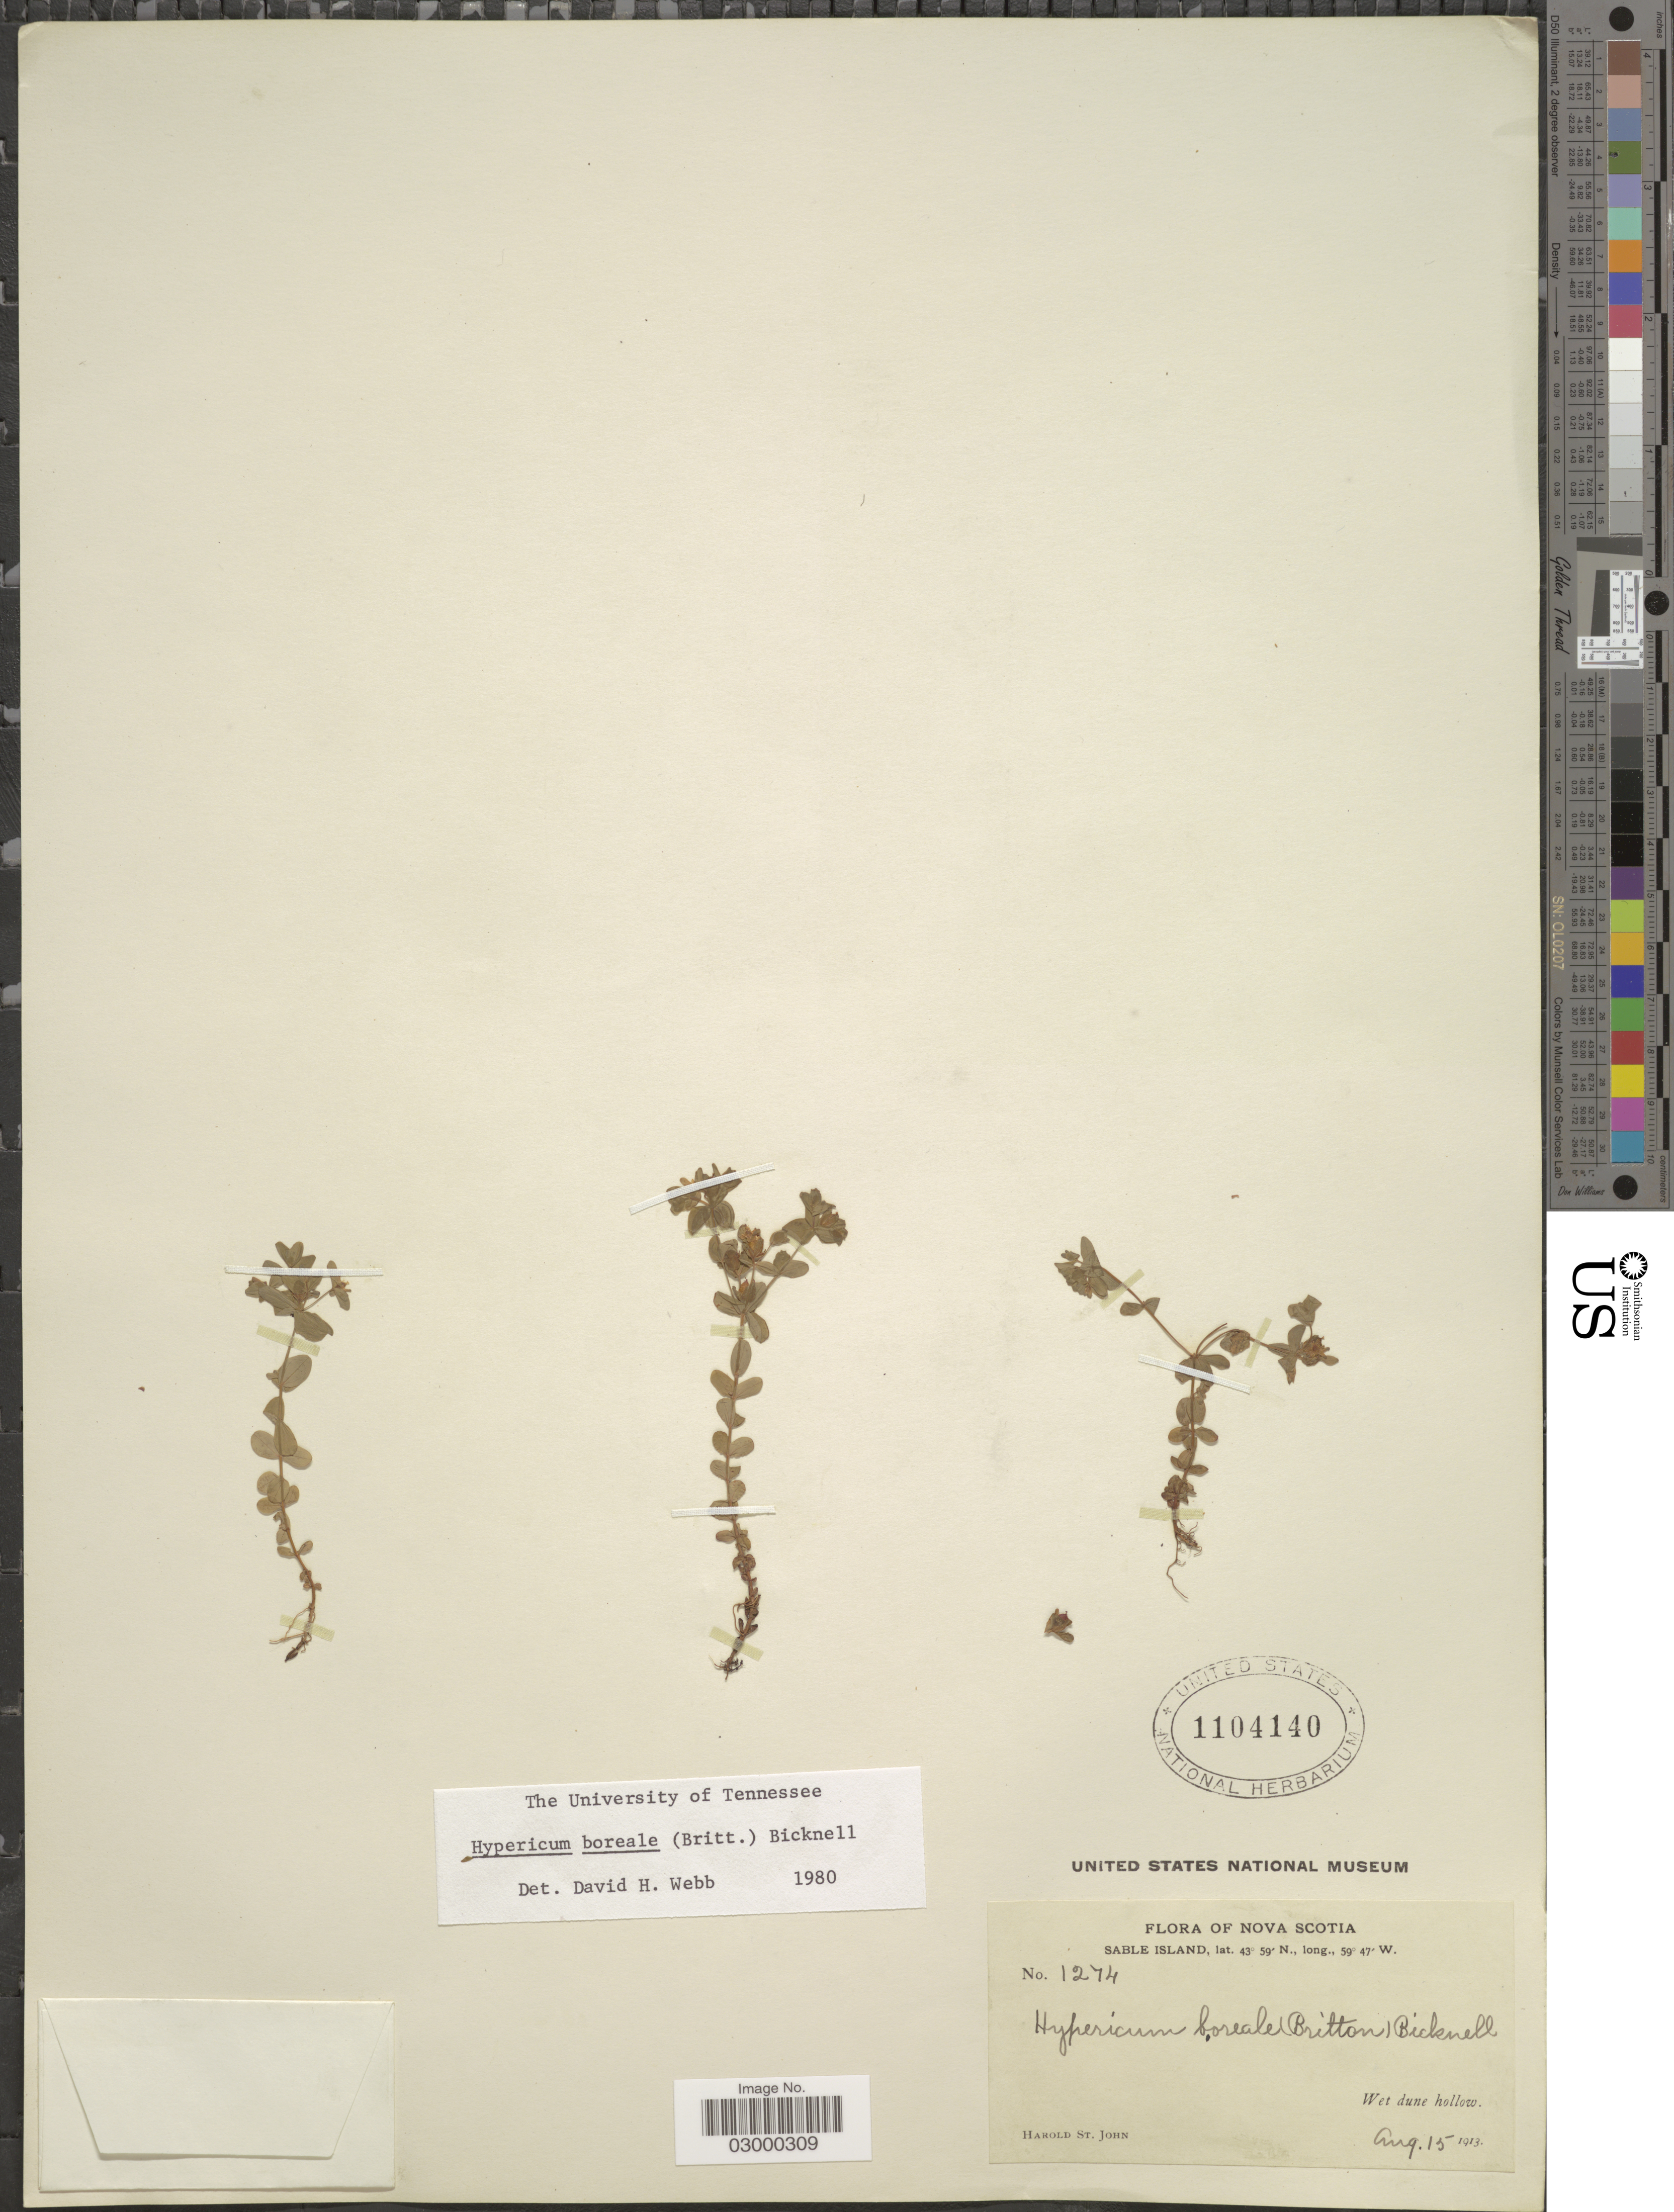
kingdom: Plantae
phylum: Tracheophyta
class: Magnoliopsida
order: Malpighiales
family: Hypericaceae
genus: Hypericum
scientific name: Hypericum boreale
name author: (Britton) E.P. Bicknell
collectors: H. St. John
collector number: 1274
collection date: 1913-08-15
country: Canada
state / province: Nova Scotia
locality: Sable Island.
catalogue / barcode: US 1104140